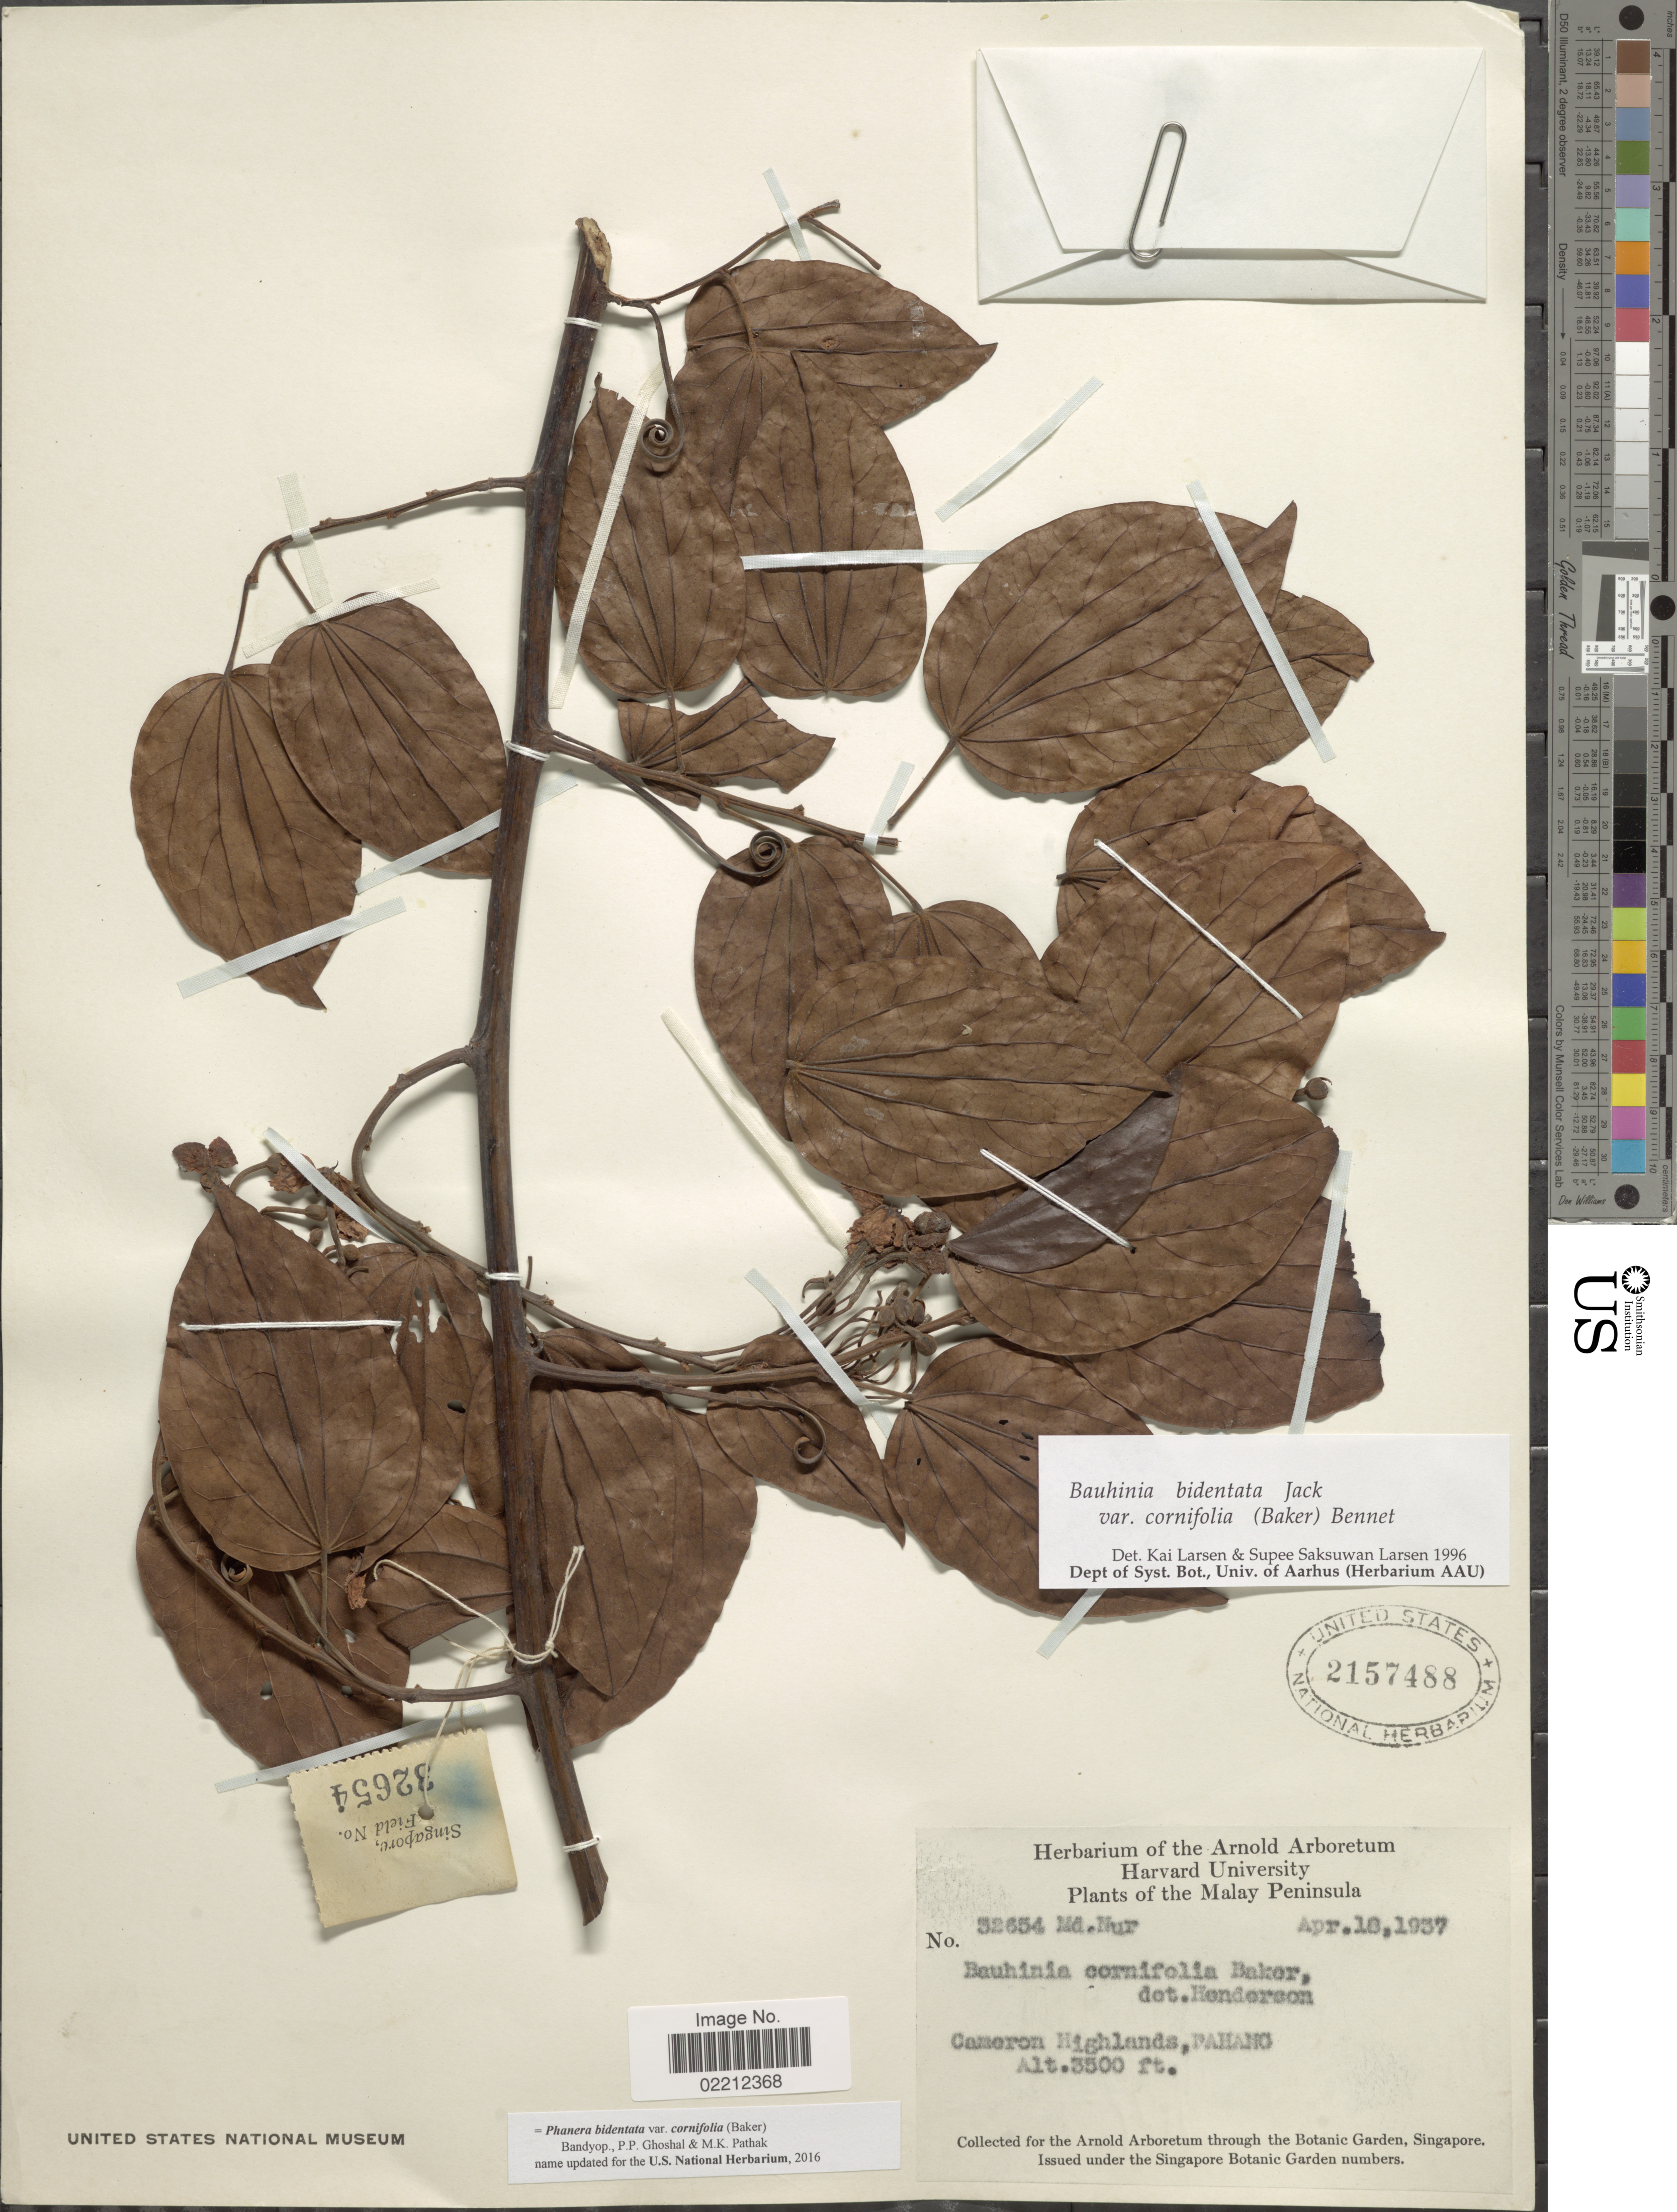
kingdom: Plantae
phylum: Tracheophyta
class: Magnoliopsida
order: Fabales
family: Fabaceae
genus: Phanera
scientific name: Phanera bidentata var. cornifolia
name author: (Baker) Bandyop. et al.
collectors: M. Nur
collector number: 32654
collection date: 1937-04-10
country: Malaysia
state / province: Pahang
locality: Cameron Highlands, Pahang. Malay Peninsula.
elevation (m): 1067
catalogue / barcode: US 2157488